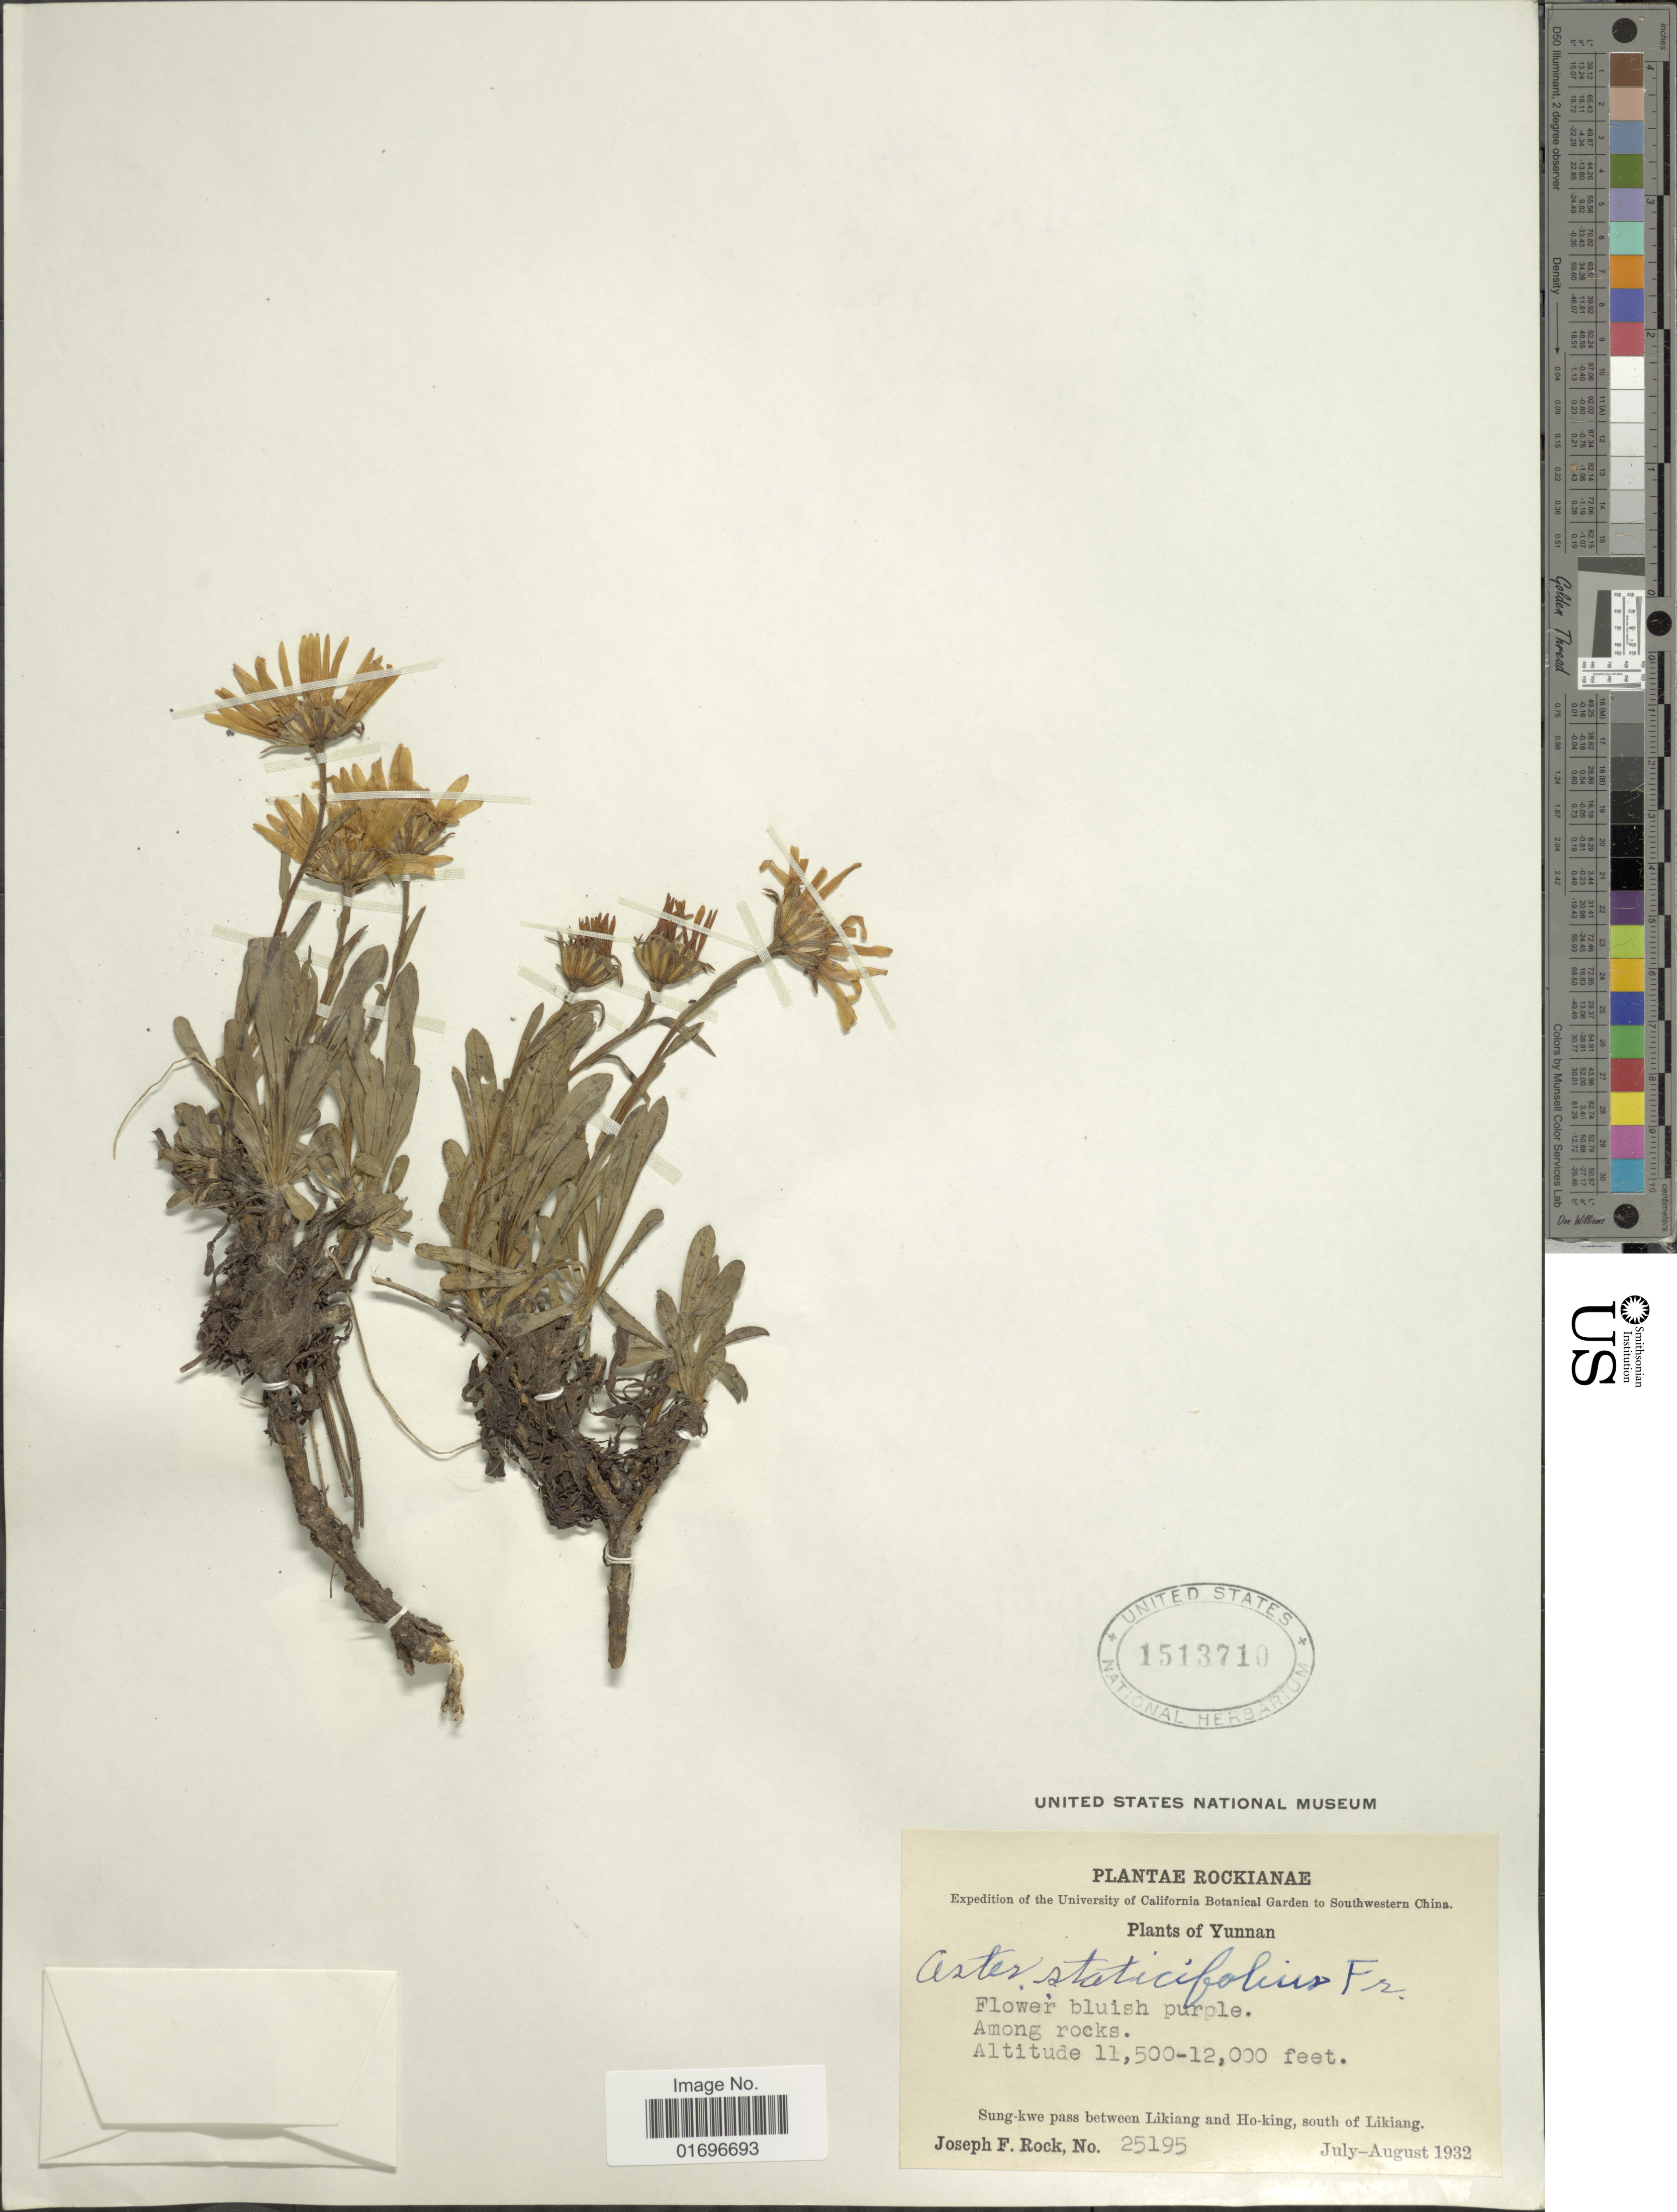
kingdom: Plantae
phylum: Tracheophyta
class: Magnoliopsida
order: Asterales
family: Asteraceae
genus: Aster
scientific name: Aster staticifolius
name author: Franch.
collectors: J. F. Rock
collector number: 25195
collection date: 1932-07/1932-08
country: China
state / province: Yunnan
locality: Rockianae. Southwestern China. Yunnan. Sung-kwe pass between Likiang and Ho-king, south of Likiang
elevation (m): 3505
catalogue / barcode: US 1513710